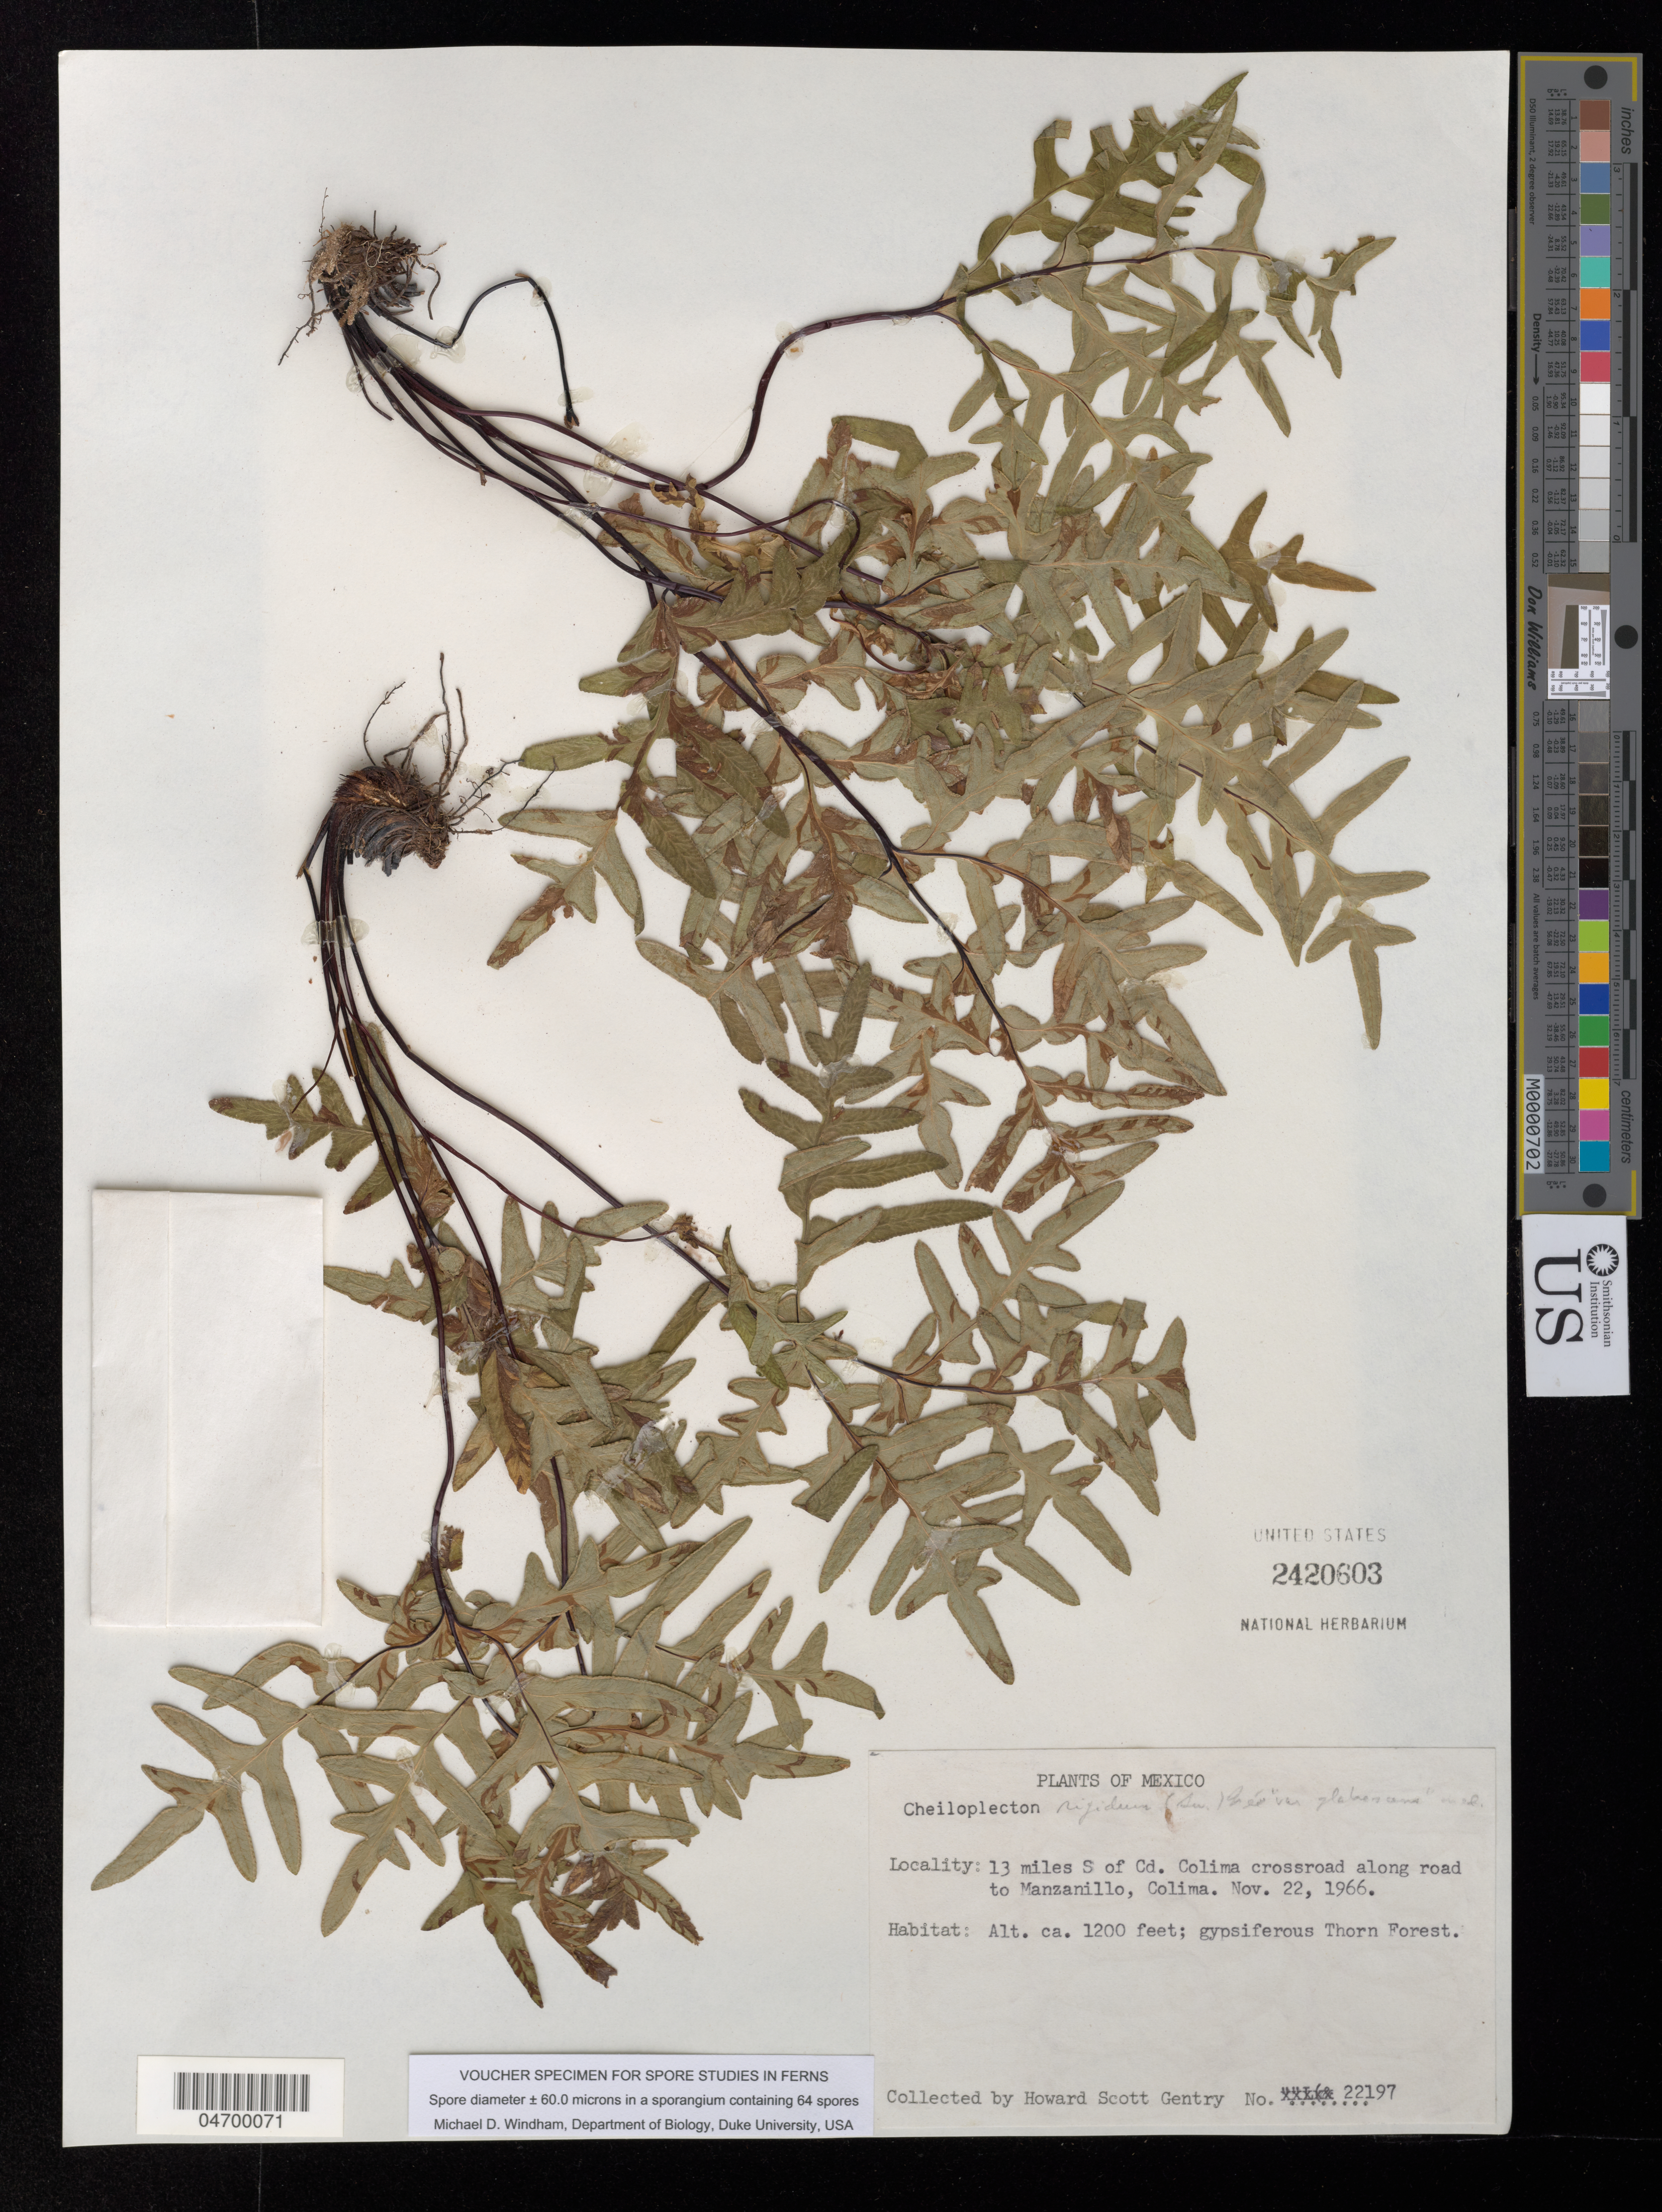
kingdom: Plantae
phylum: Tracheophyta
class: Polypodiopsida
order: Polypodiales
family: Pteridaceae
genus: Cheiloplecton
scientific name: Cheiloplecton rigidum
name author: (Sw.) Fée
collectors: H. S. Gentry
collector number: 22197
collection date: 1966-11-22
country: Mexico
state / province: Colima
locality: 13 miles S of Cd. Colima crossroad along road to Manzanillo.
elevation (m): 366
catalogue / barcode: US 2420603